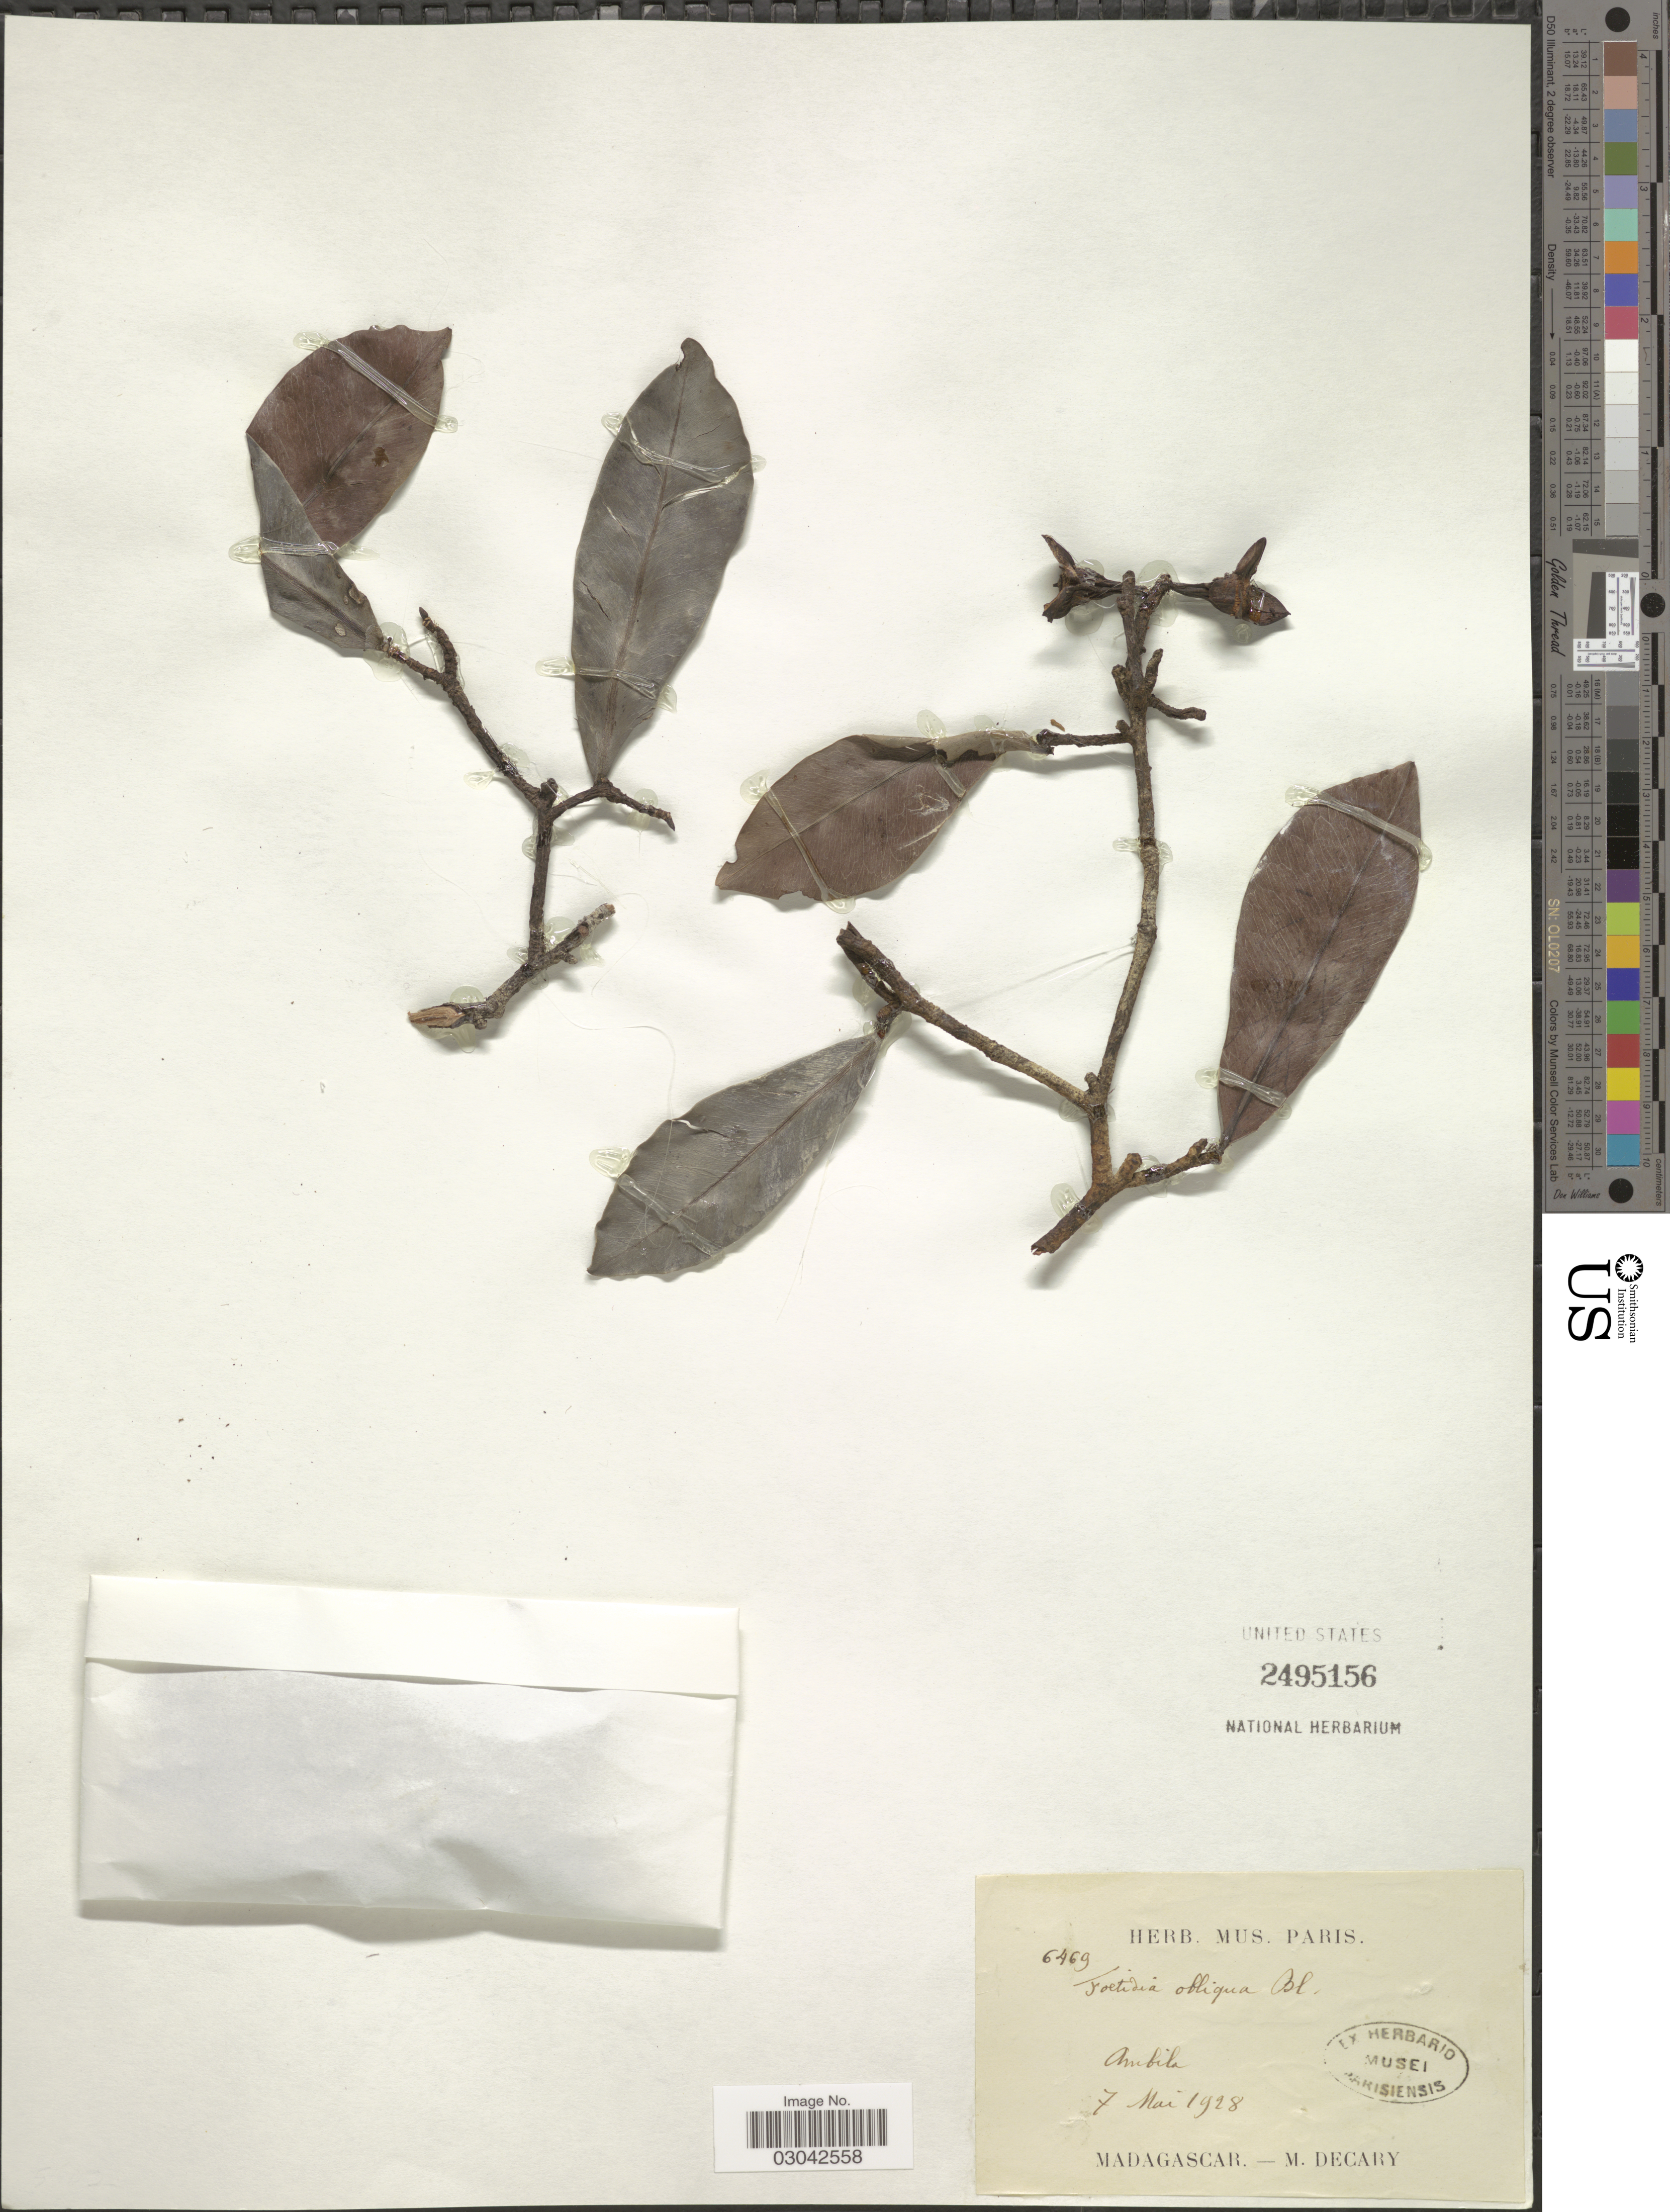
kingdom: Plantae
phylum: Tracheophyta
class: Magnoliopsida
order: Ericales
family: Lecythidaceae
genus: Foetidia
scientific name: Foetidia obliqua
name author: Blume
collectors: R. Decary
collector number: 6469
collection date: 1928-05-07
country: Madagascar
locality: Ambila.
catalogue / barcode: US 2495156